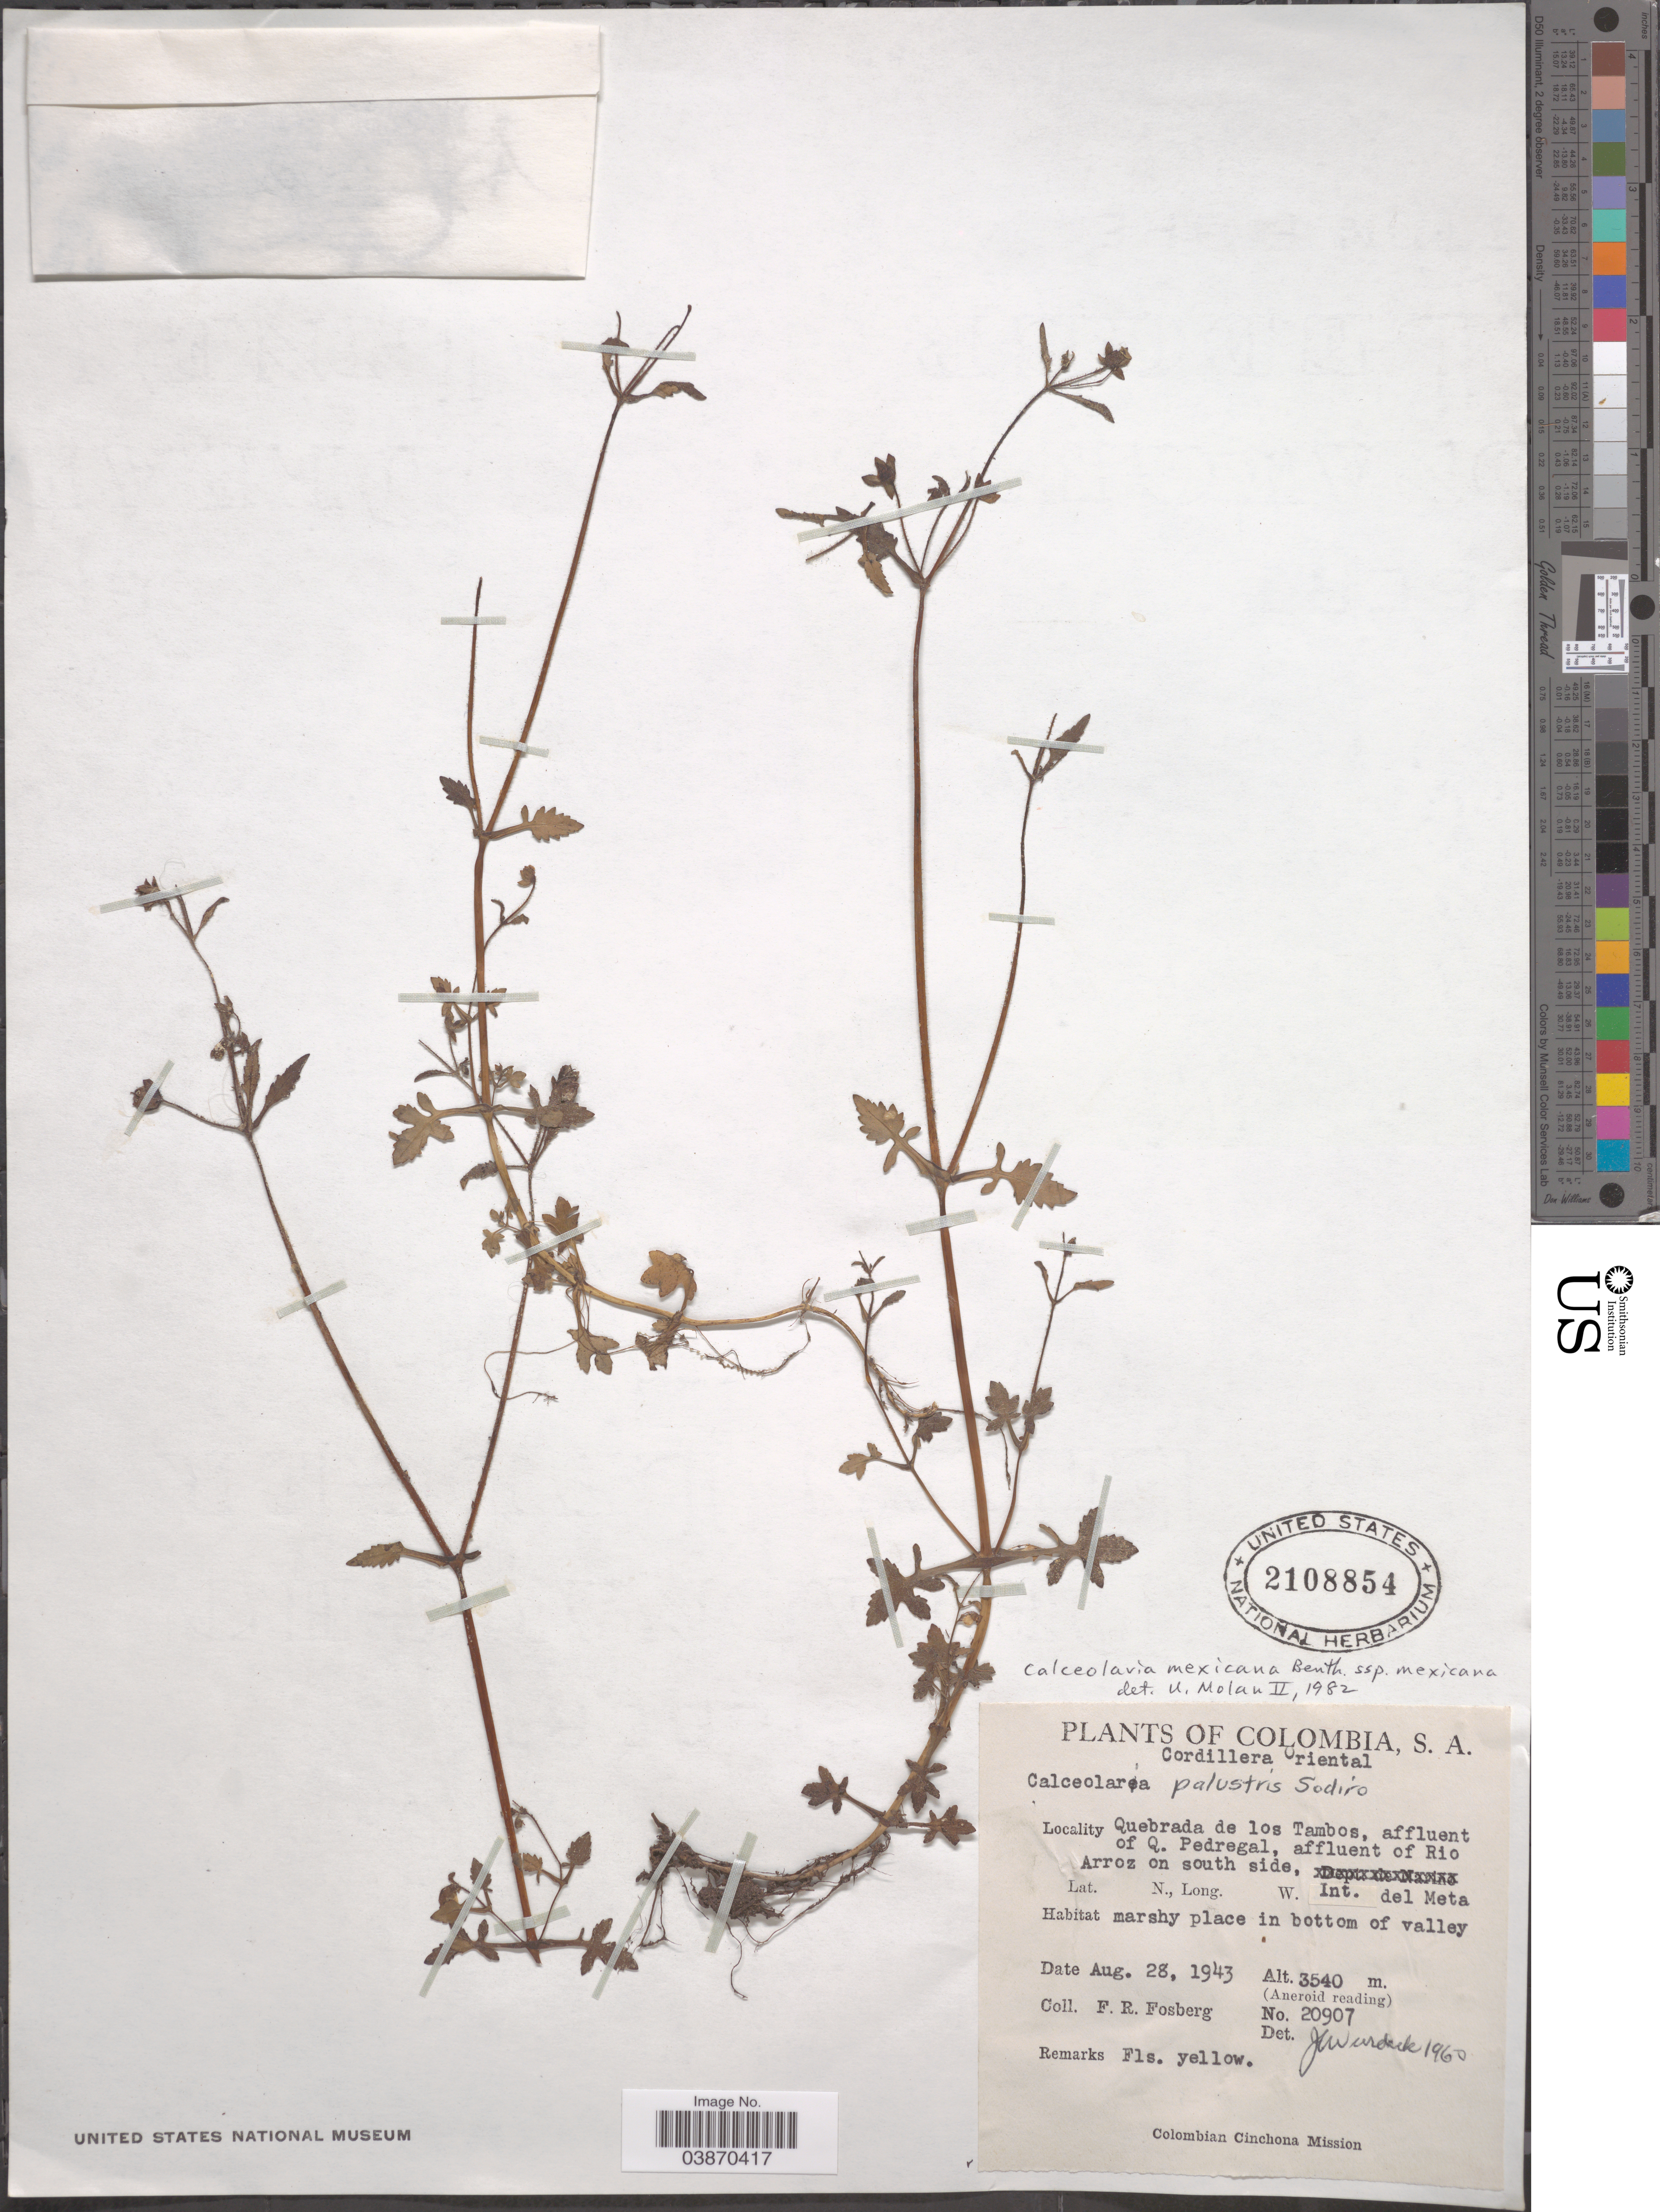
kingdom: Plantae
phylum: Tracheophyta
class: Magnoliopsida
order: Lamiales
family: Calceolariaceae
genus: Calceolaria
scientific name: Calceolaria mexicana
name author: Benth.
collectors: F. R. Fosberg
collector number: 20907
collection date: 1943-08-28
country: Colombia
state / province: Meta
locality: Cordillera Oriental. Quebrada de los Tambos, affluent of Q. Pedregal, affluent of Rio Arroz on south side, Int. del Meta.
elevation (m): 3540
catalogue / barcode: US 2108854